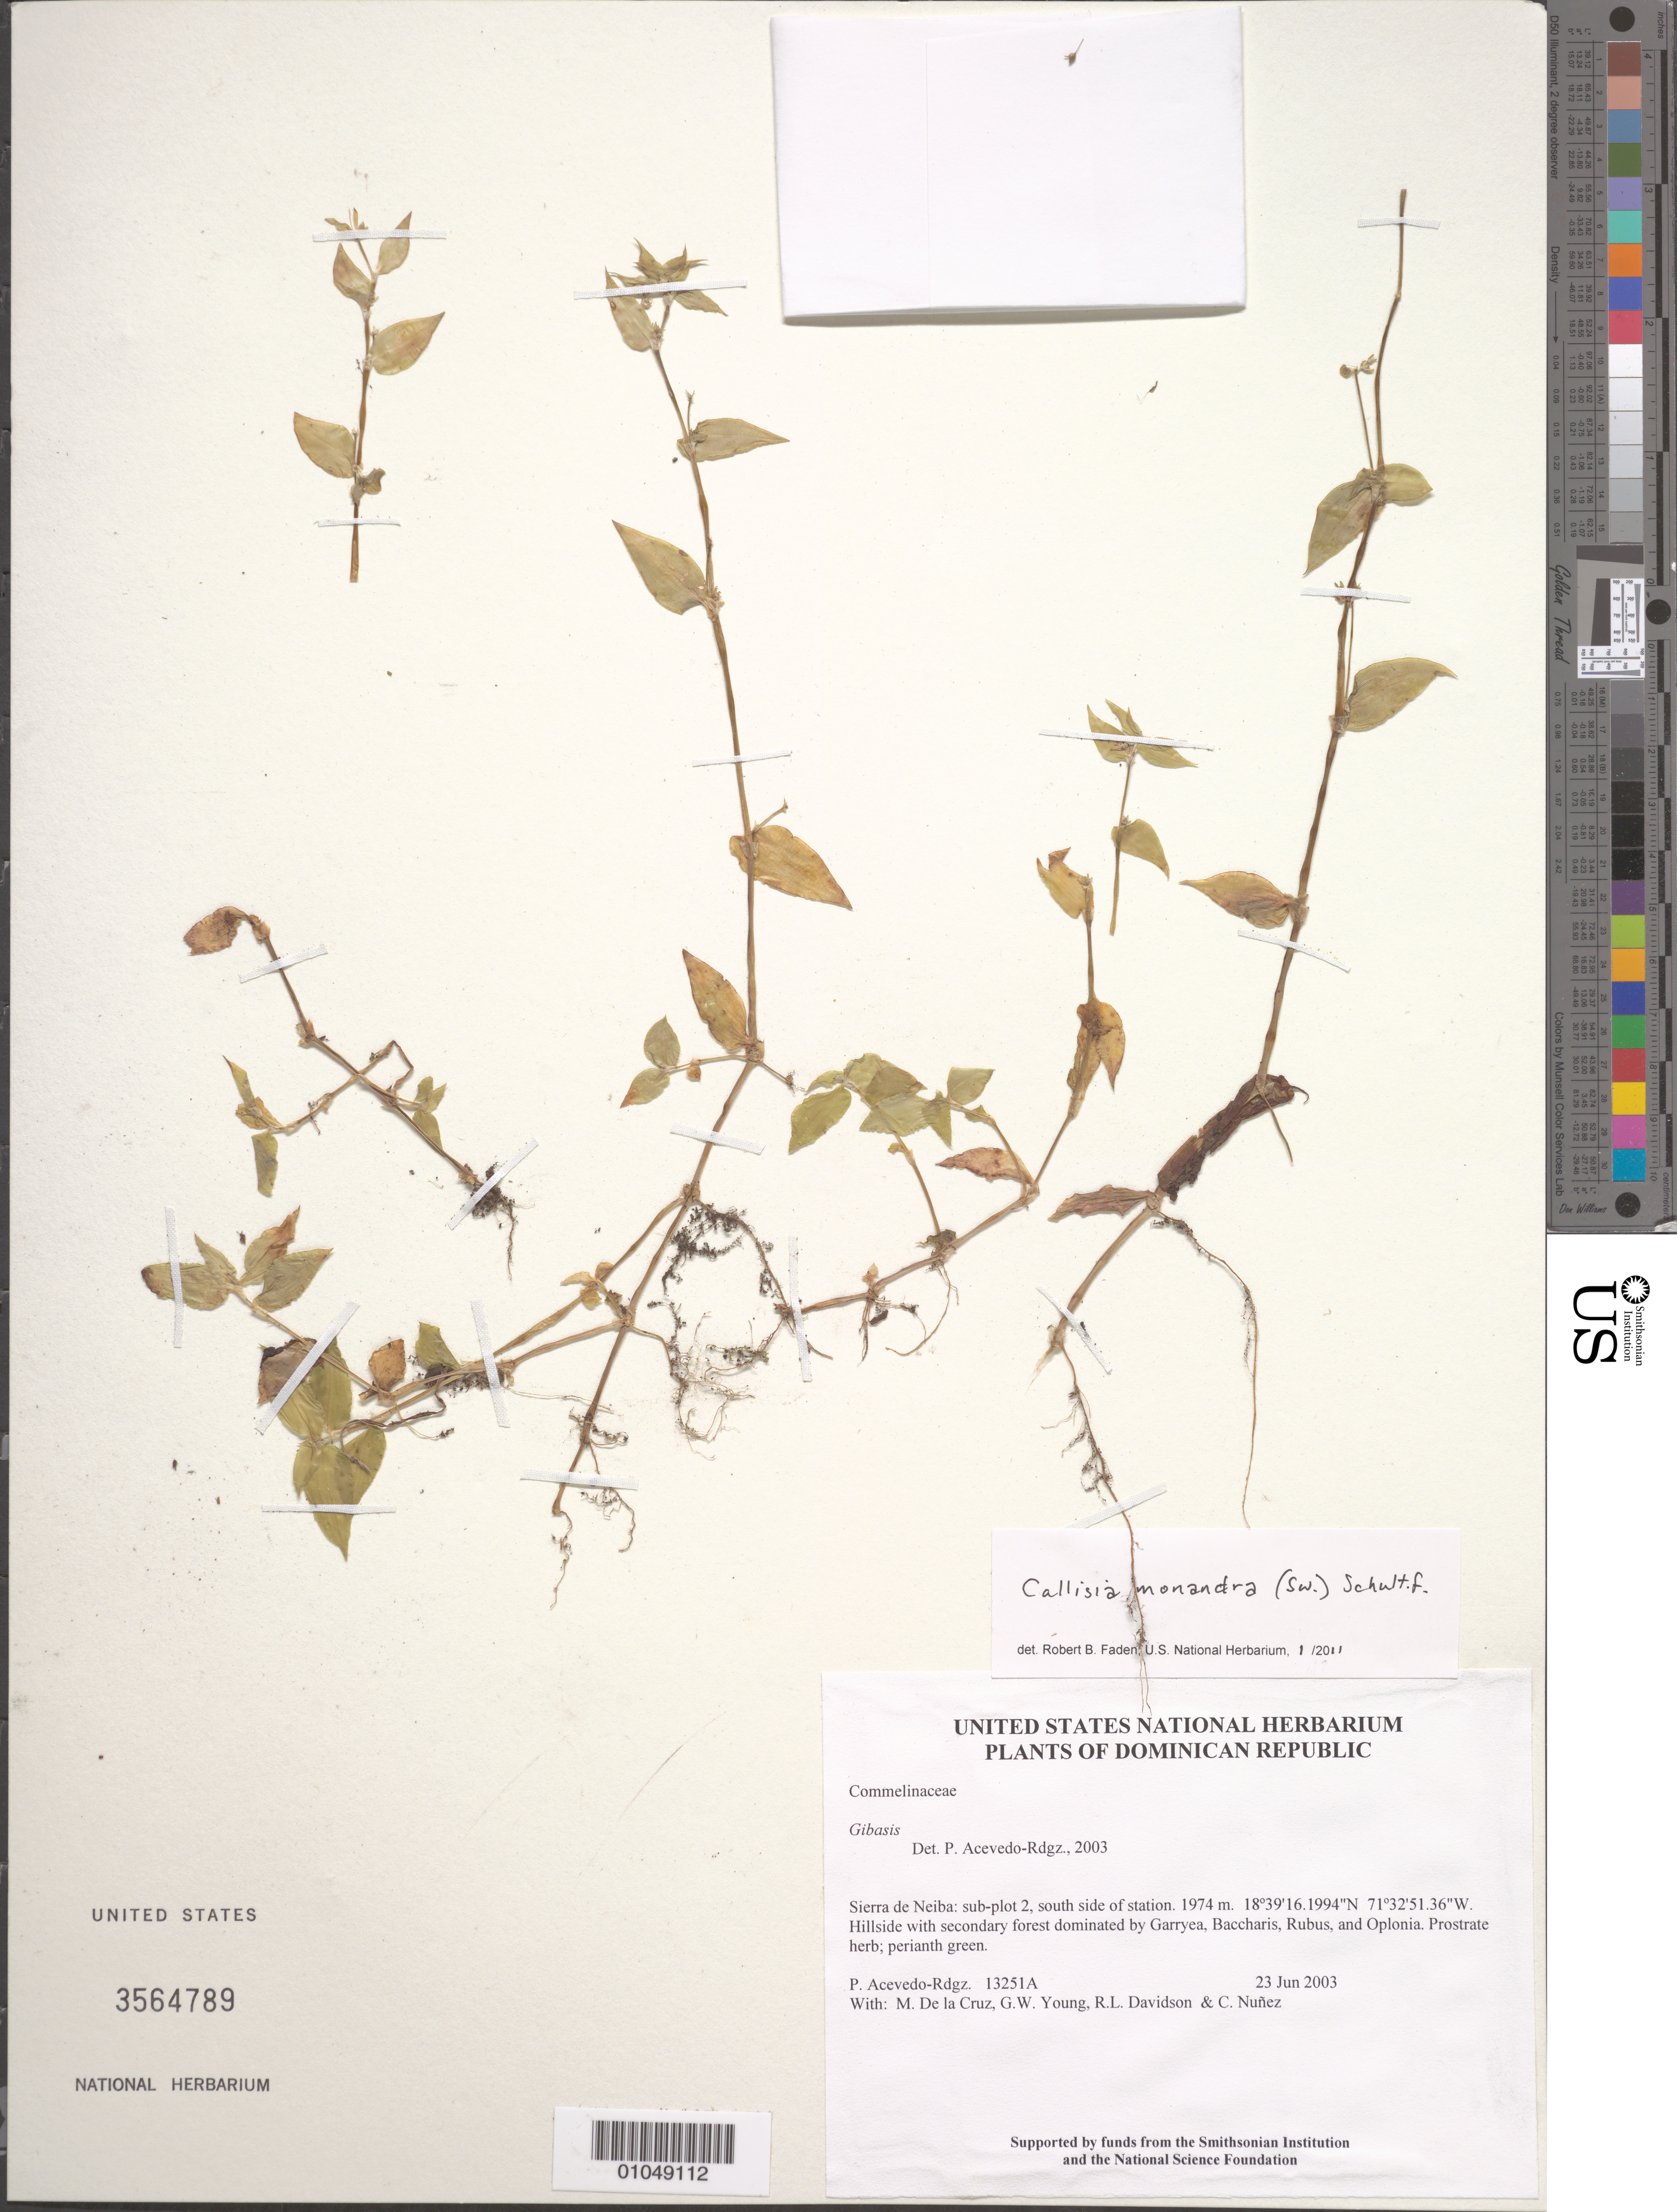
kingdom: Plantae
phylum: Tracheophyta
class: Liliopsida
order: Commelinales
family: Commelinaceae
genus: Callisia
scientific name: Callisia monandra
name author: (Sw.) Schult. & Schult. f.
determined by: Faden, Robert B., (US), Smithsonian Institution - National Museum of Natural History (UNITED STATES)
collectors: P. Acevedo-Rodr., M. de la Cruz, J. Rawlins, G. Young, R. Davidson & C. Nunez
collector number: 13251A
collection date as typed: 23 Jun 2003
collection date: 2003-06-23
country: Dominican Republic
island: Hispaniola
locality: Sierra de Neiba: sub-plot 2, south side of station.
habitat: Hillside with secondary forest dominated by Garryea, Baccharis, Rubus, and Oplonia.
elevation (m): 1974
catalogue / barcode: US 3564789